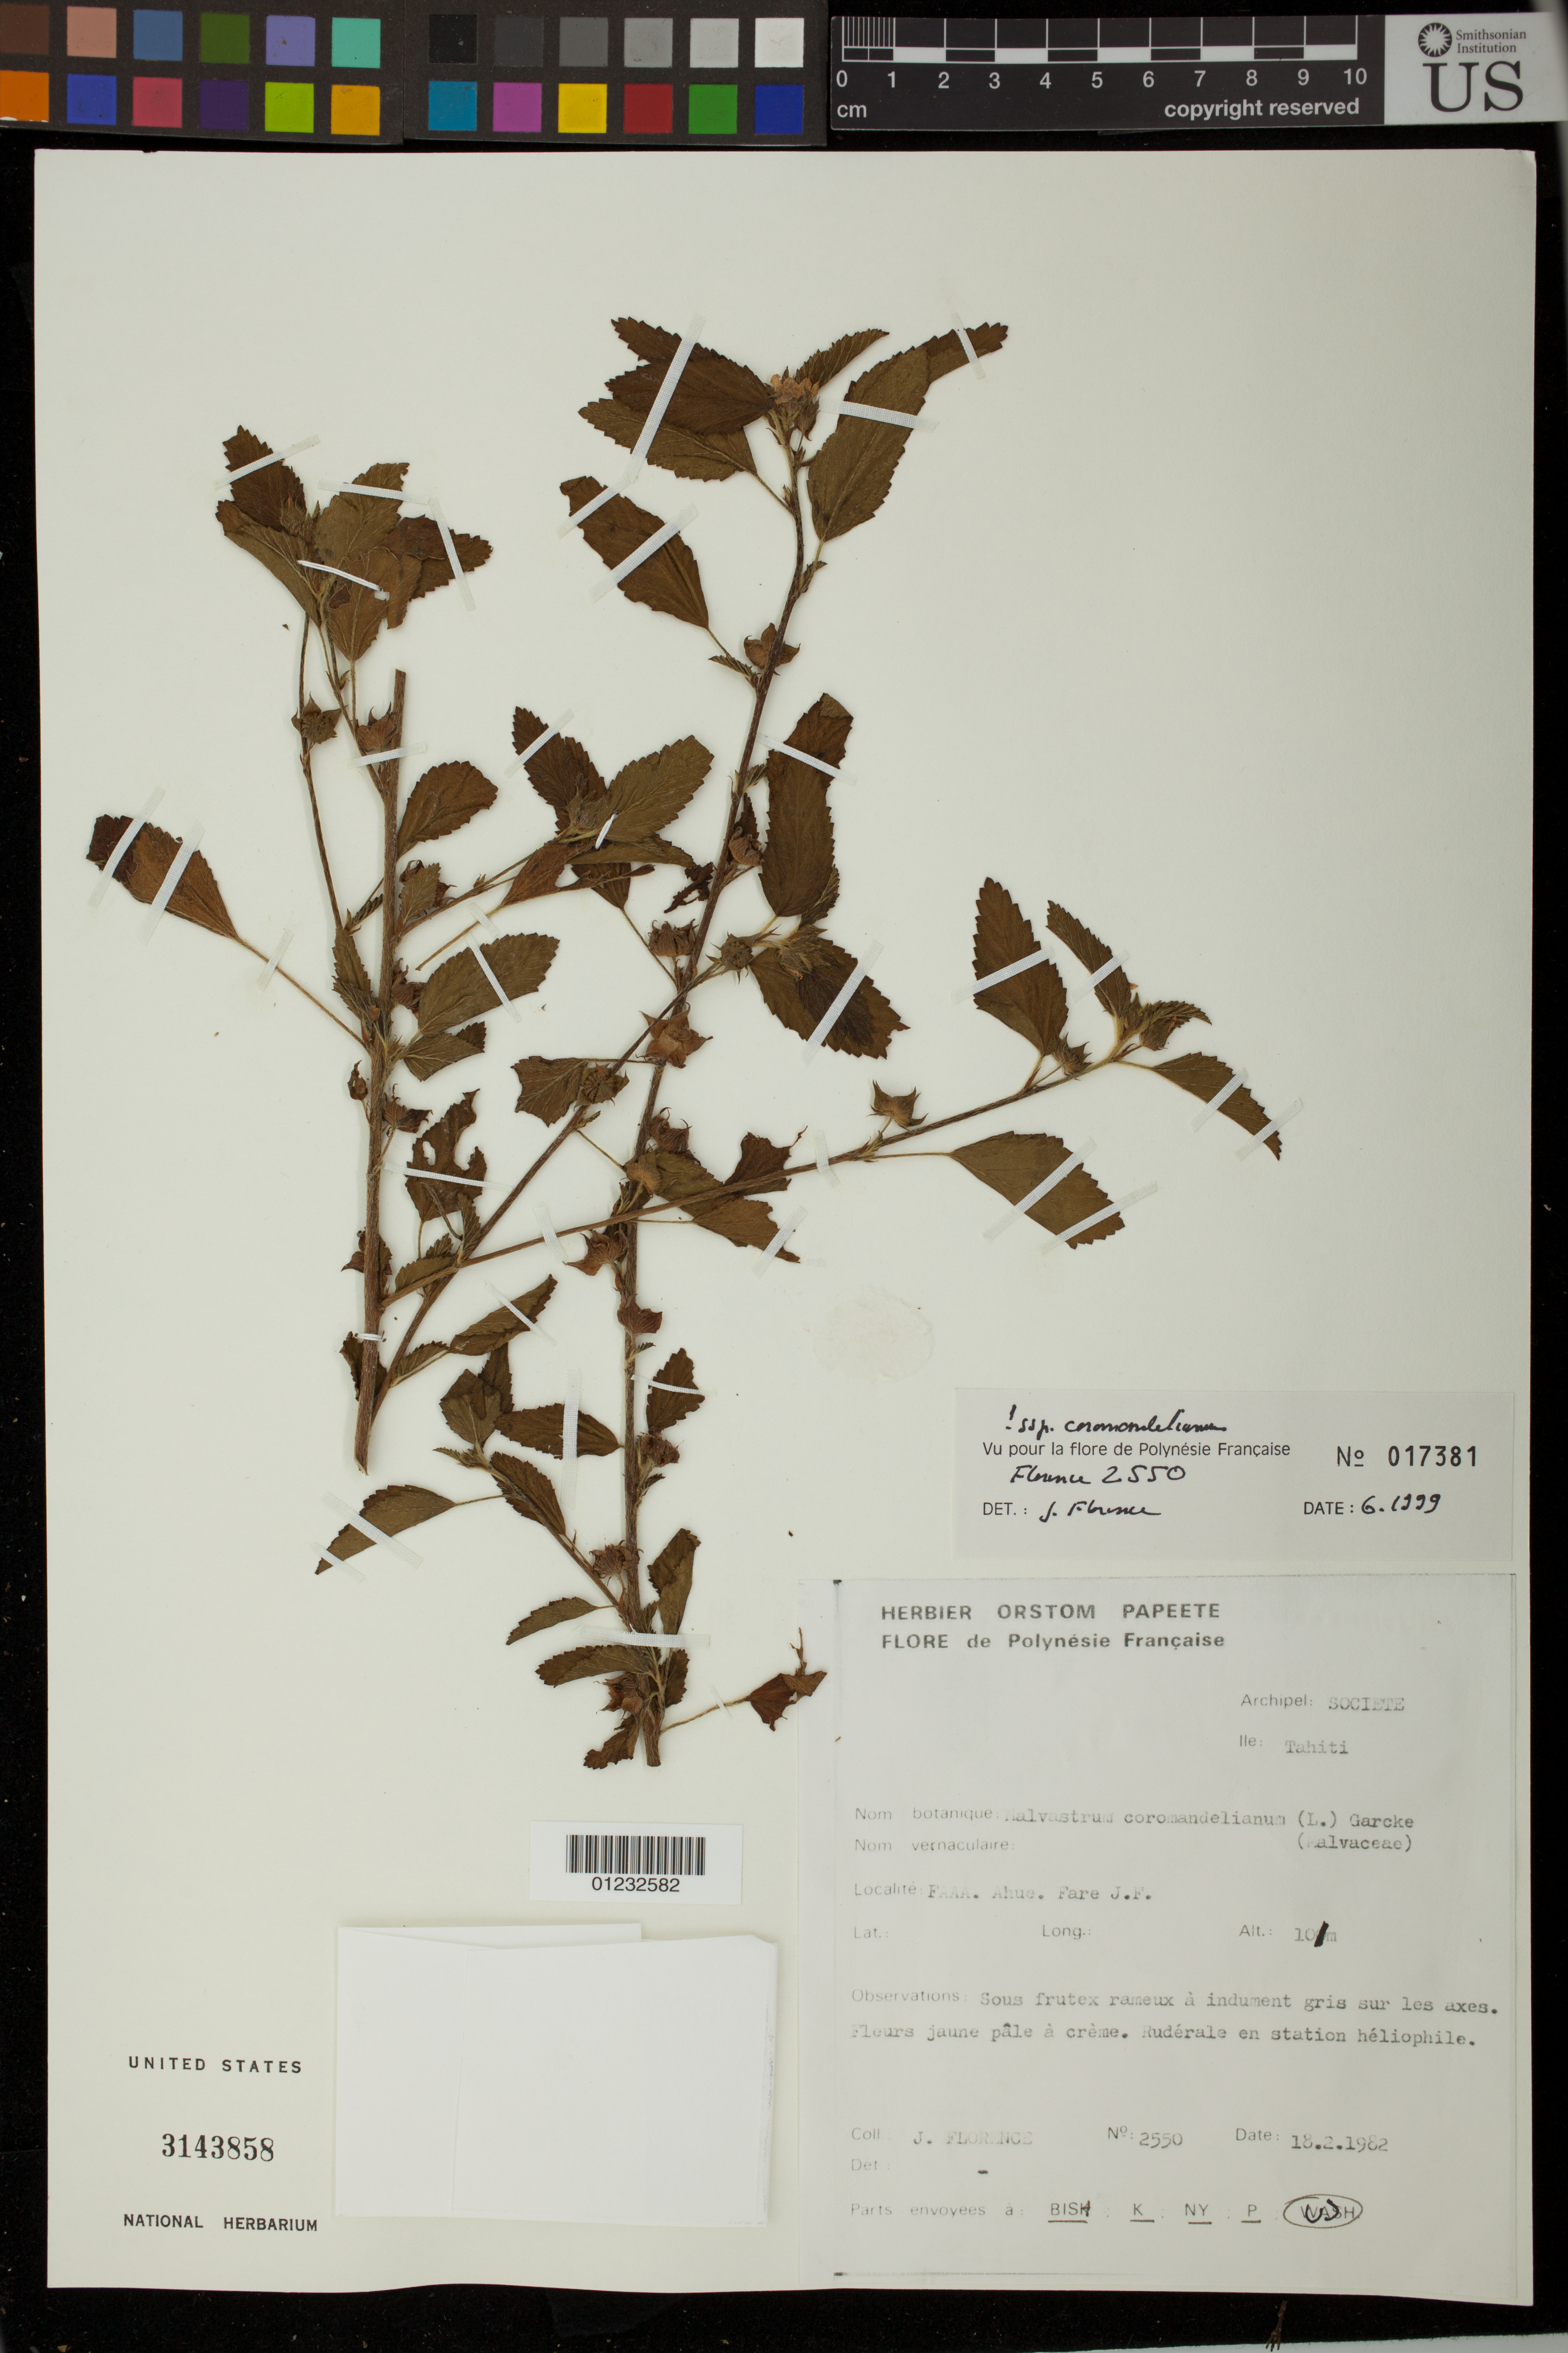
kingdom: Plantae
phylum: Tracheophyta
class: Magnoliopsida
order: Malvales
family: Malvaceae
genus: Malvastrum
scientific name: Malvastrum coromandelianum subsp. coromandelianum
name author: (L.) Garcke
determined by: Florence, J.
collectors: J. Florence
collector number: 2550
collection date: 1982-02-18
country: French Polynesia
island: Tahiti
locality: Faaa. Ahue. Fare J.F.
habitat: Rudèrale en station hèliophile.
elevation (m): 10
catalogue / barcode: US 3143858